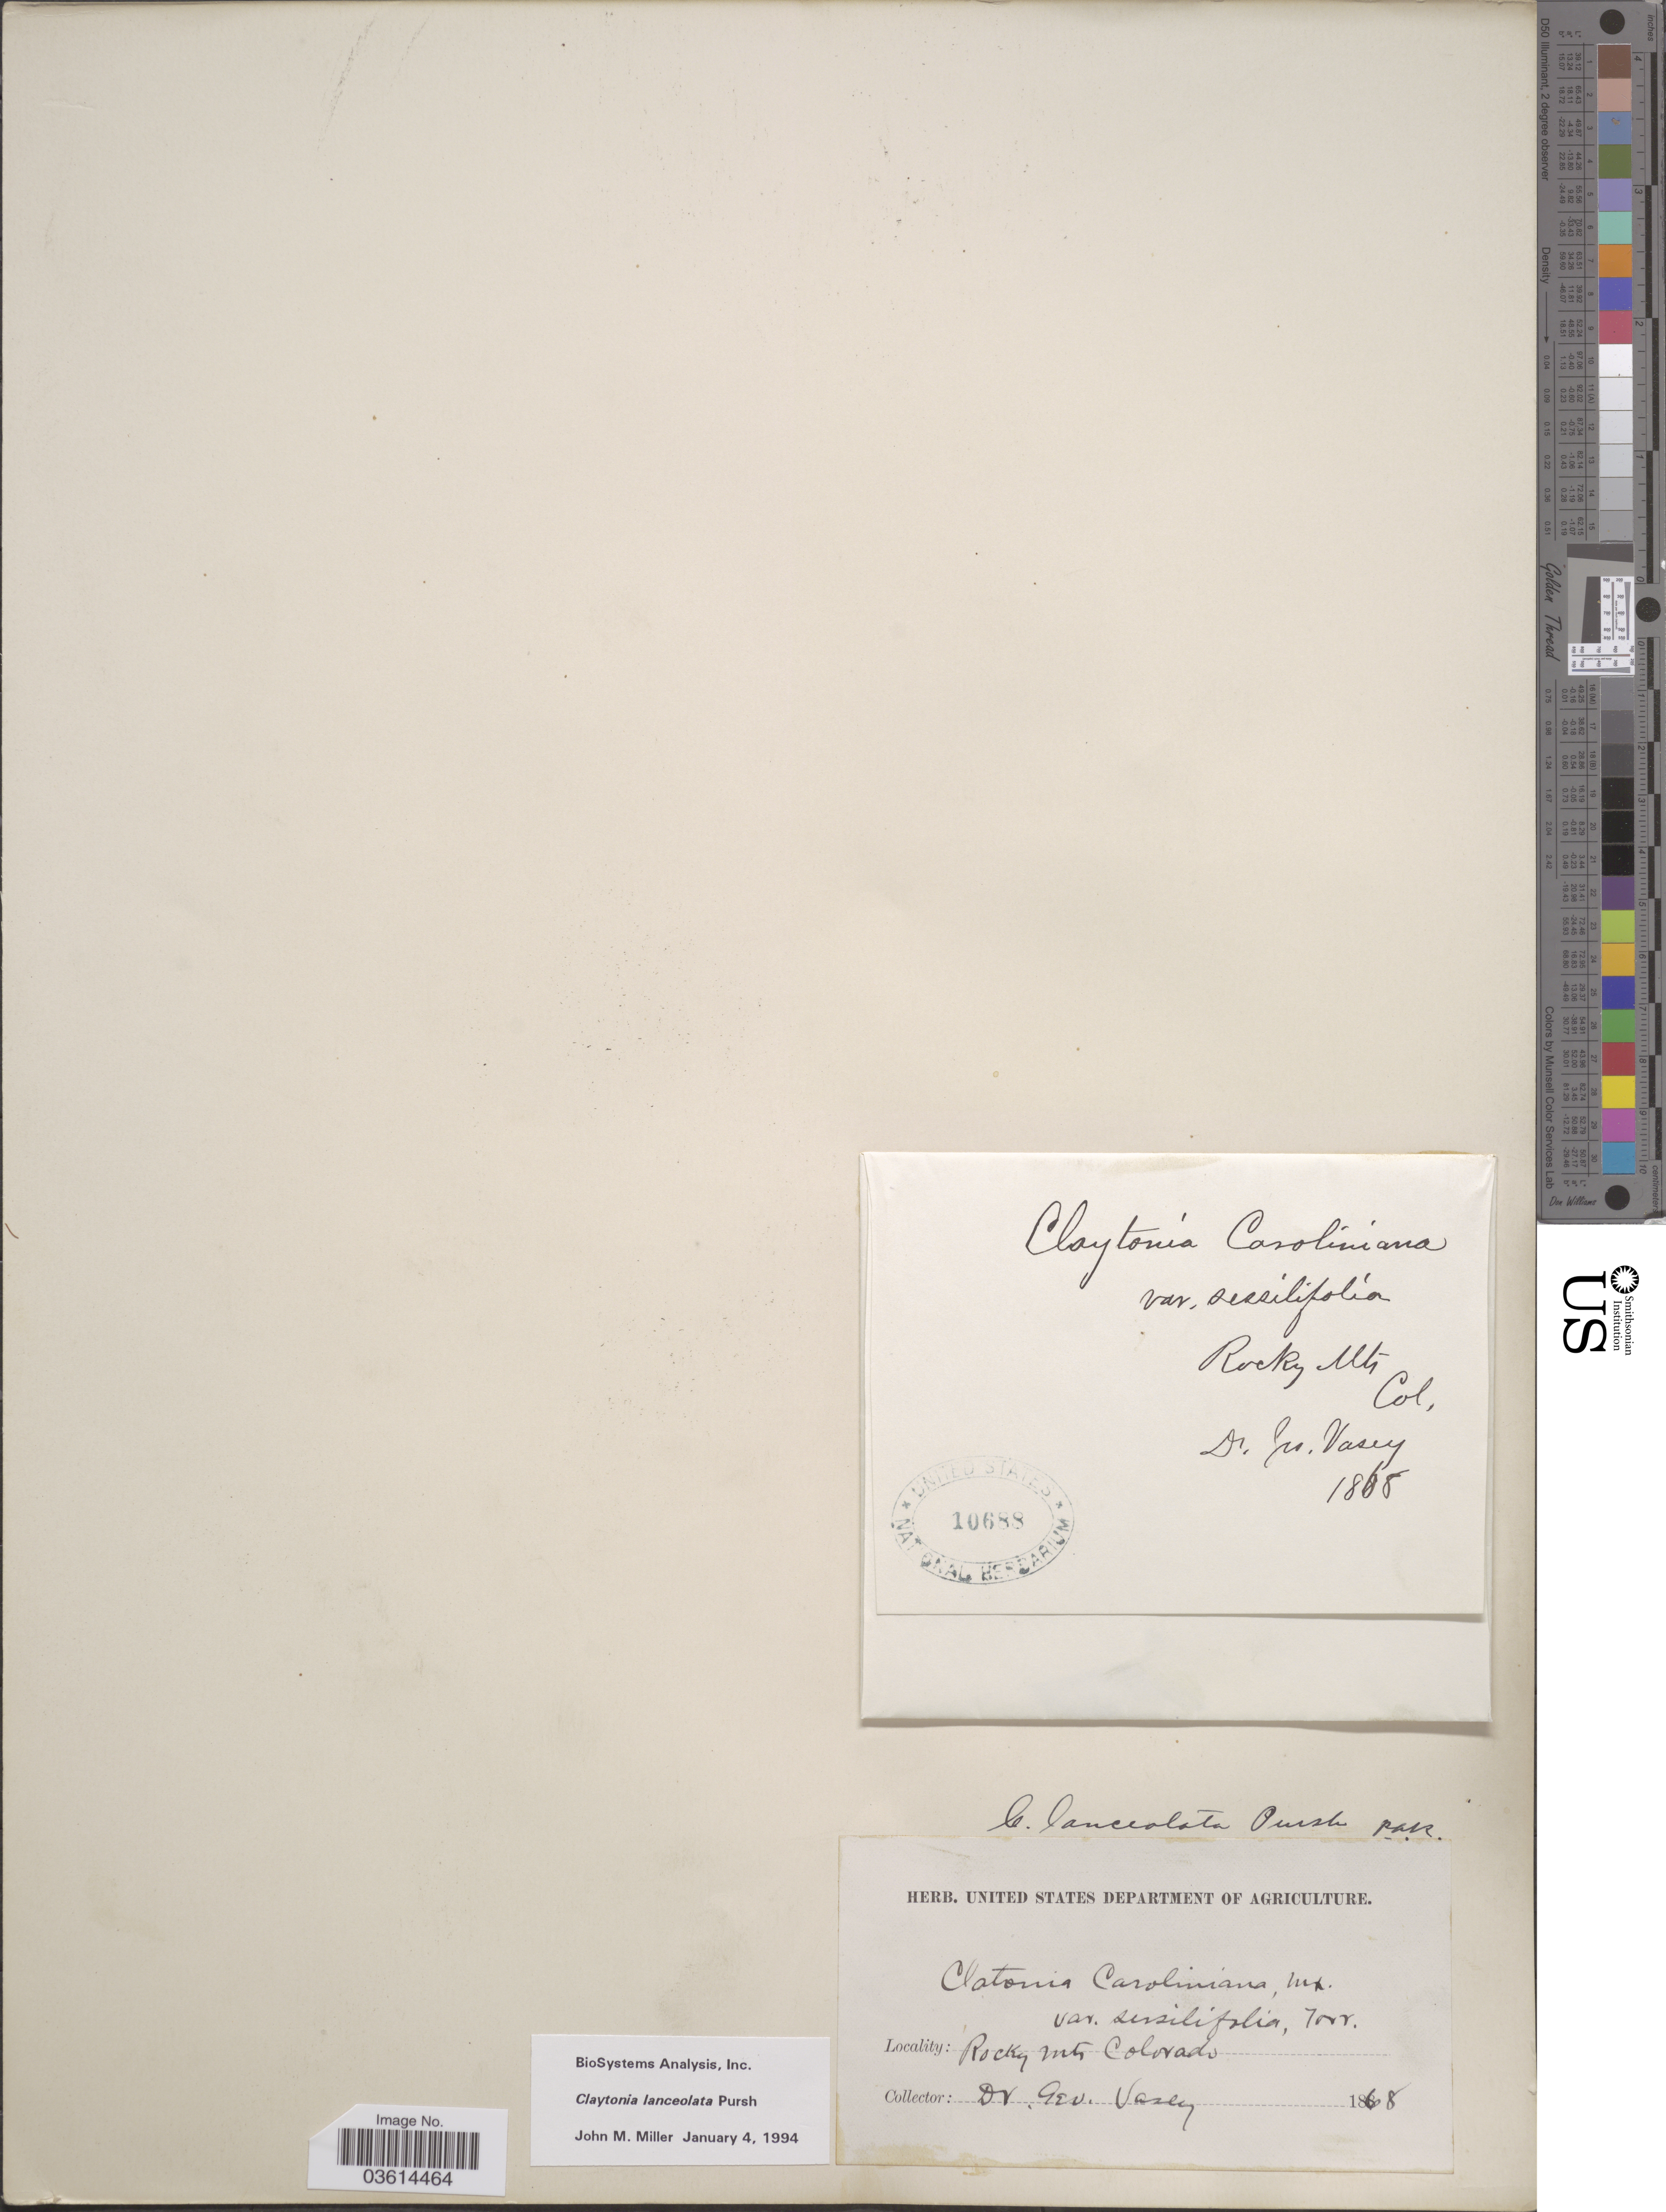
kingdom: Plantae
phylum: Tracheophyta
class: Magnoliopsida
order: Caryophyllales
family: Montiaceae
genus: Claytonia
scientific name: Claytonia lanceolata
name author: Pursh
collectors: G. R. Vasey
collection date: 1865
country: United States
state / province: Colorado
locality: Rocky Mts.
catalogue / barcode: US 10688